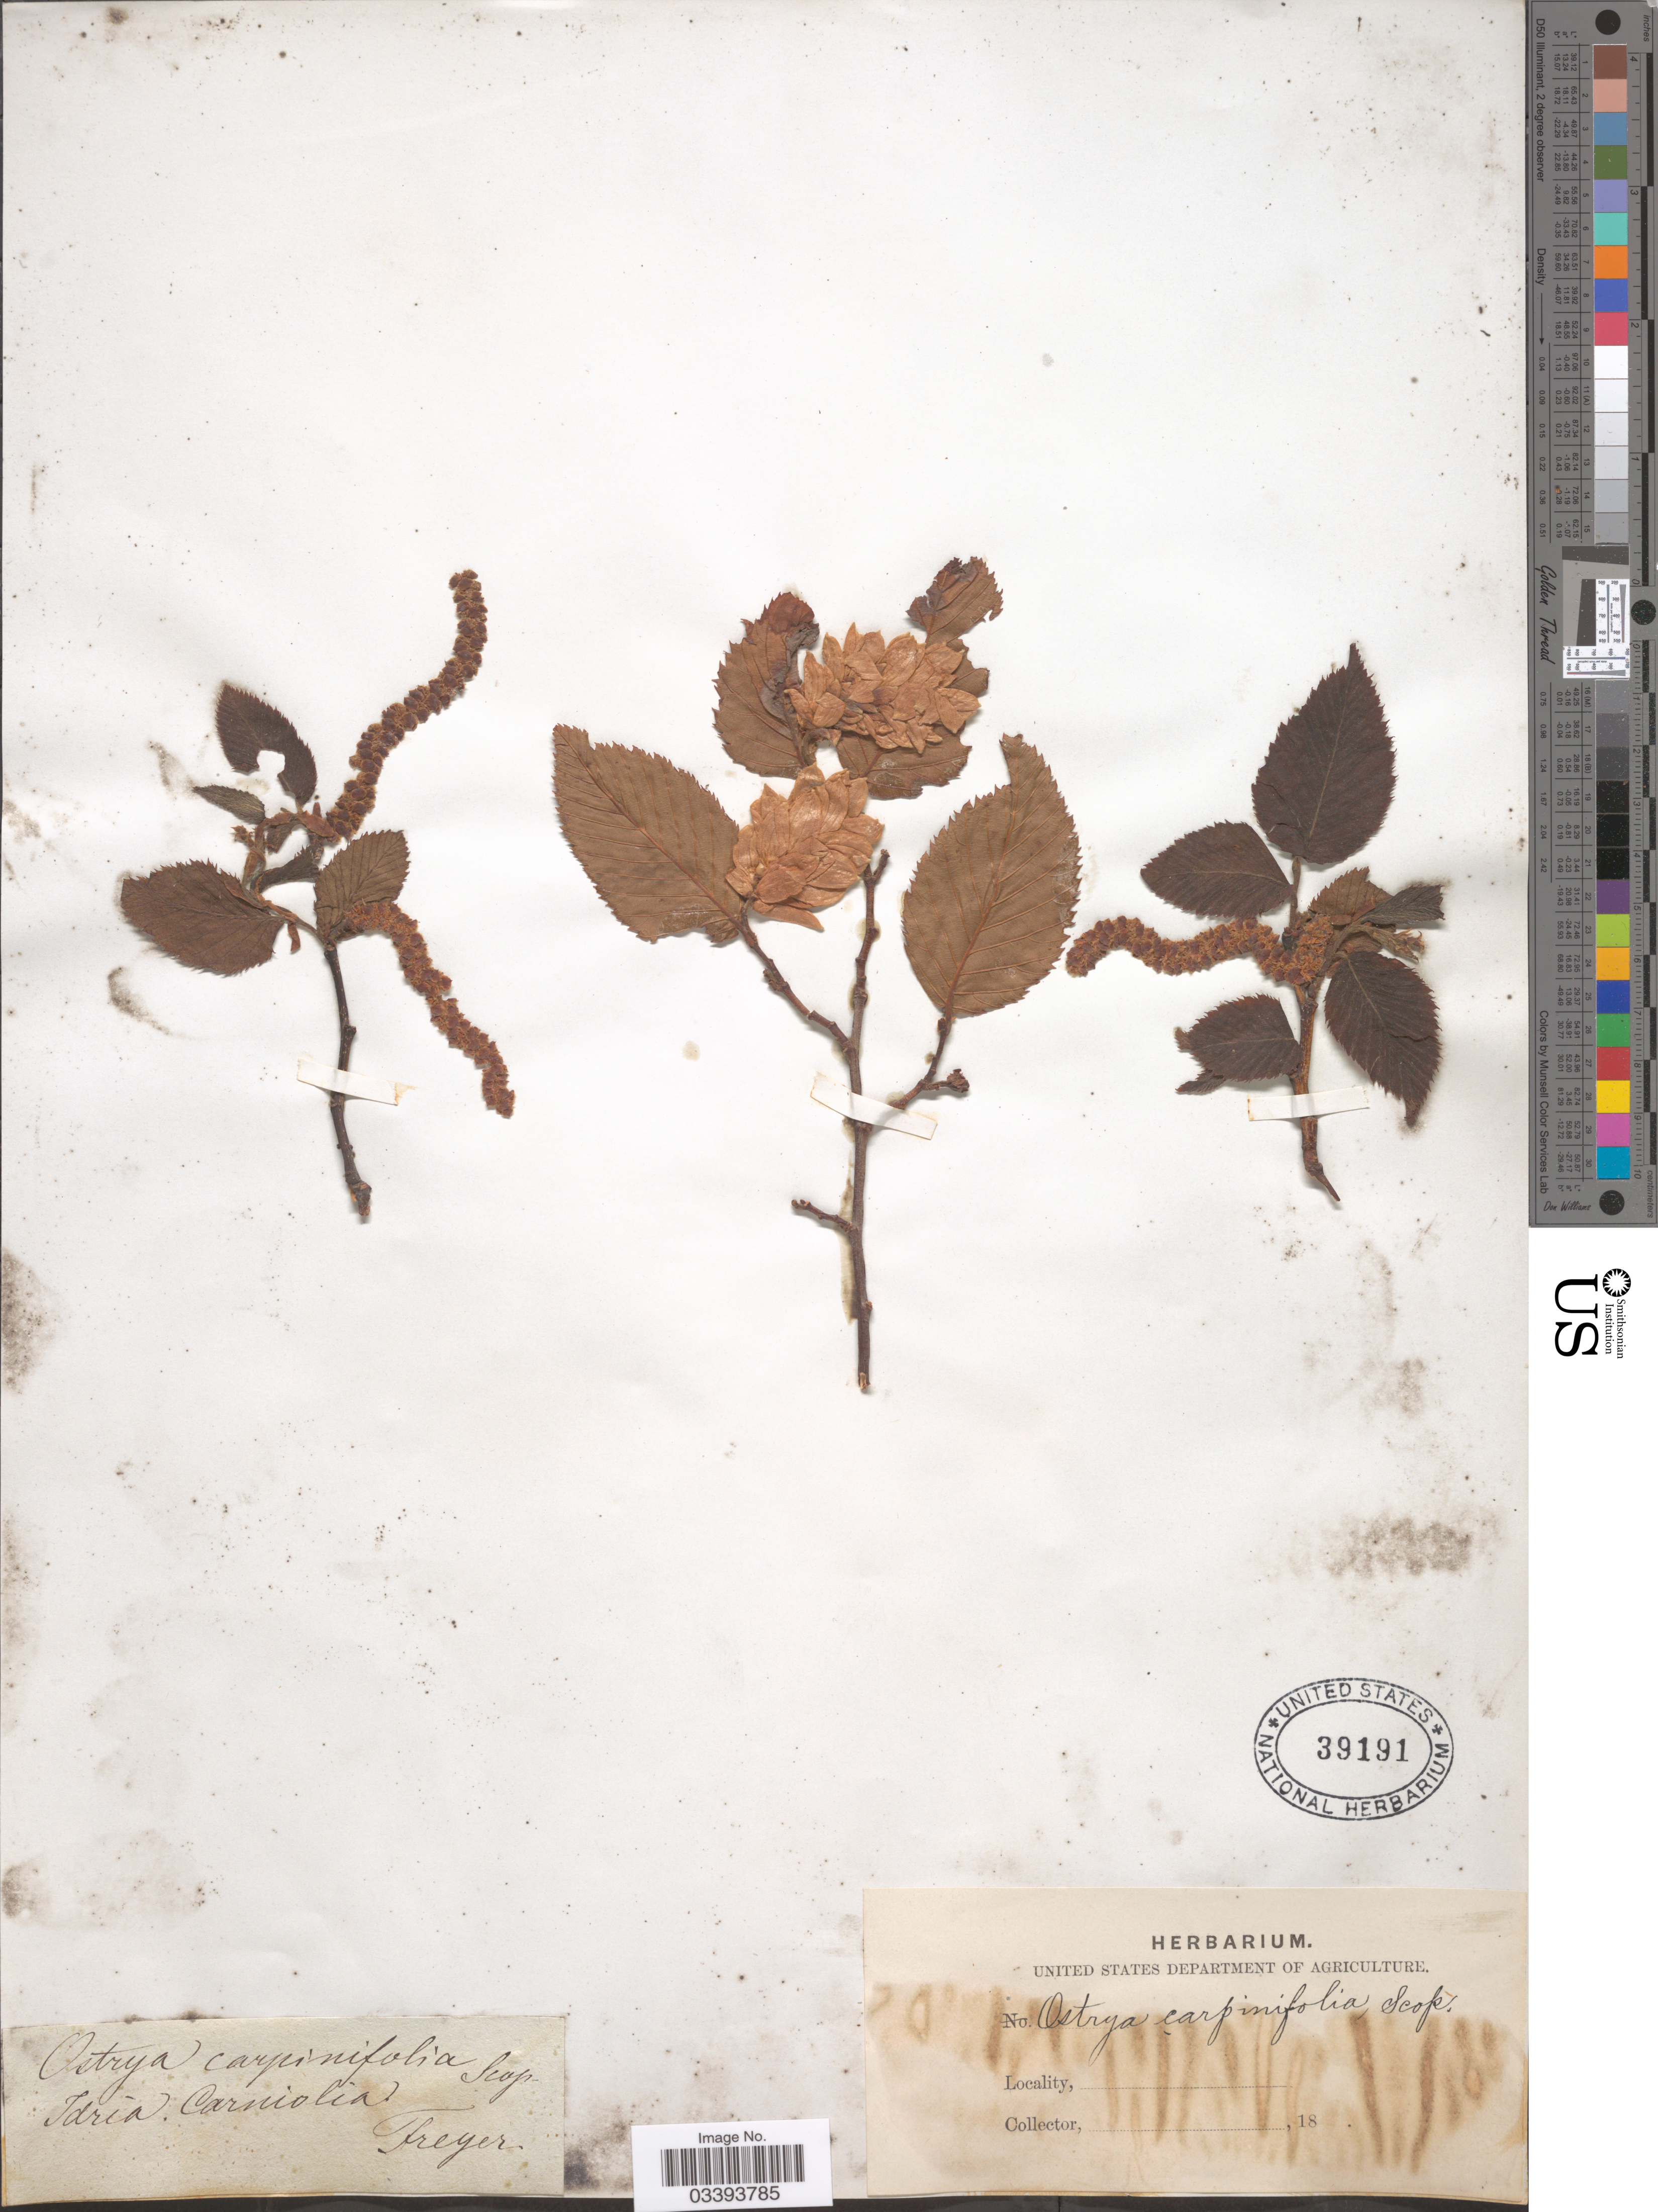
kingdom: Plantae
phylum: Tracheophyta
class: Magnoliopsida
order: Fagales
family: Betulaceae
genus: Ostrya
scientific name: Ostrya carpinifolia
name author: Scop.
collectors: -. Freyer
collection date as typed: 18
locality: Taria [interpreted] Carniolia.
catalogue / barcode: US 39191